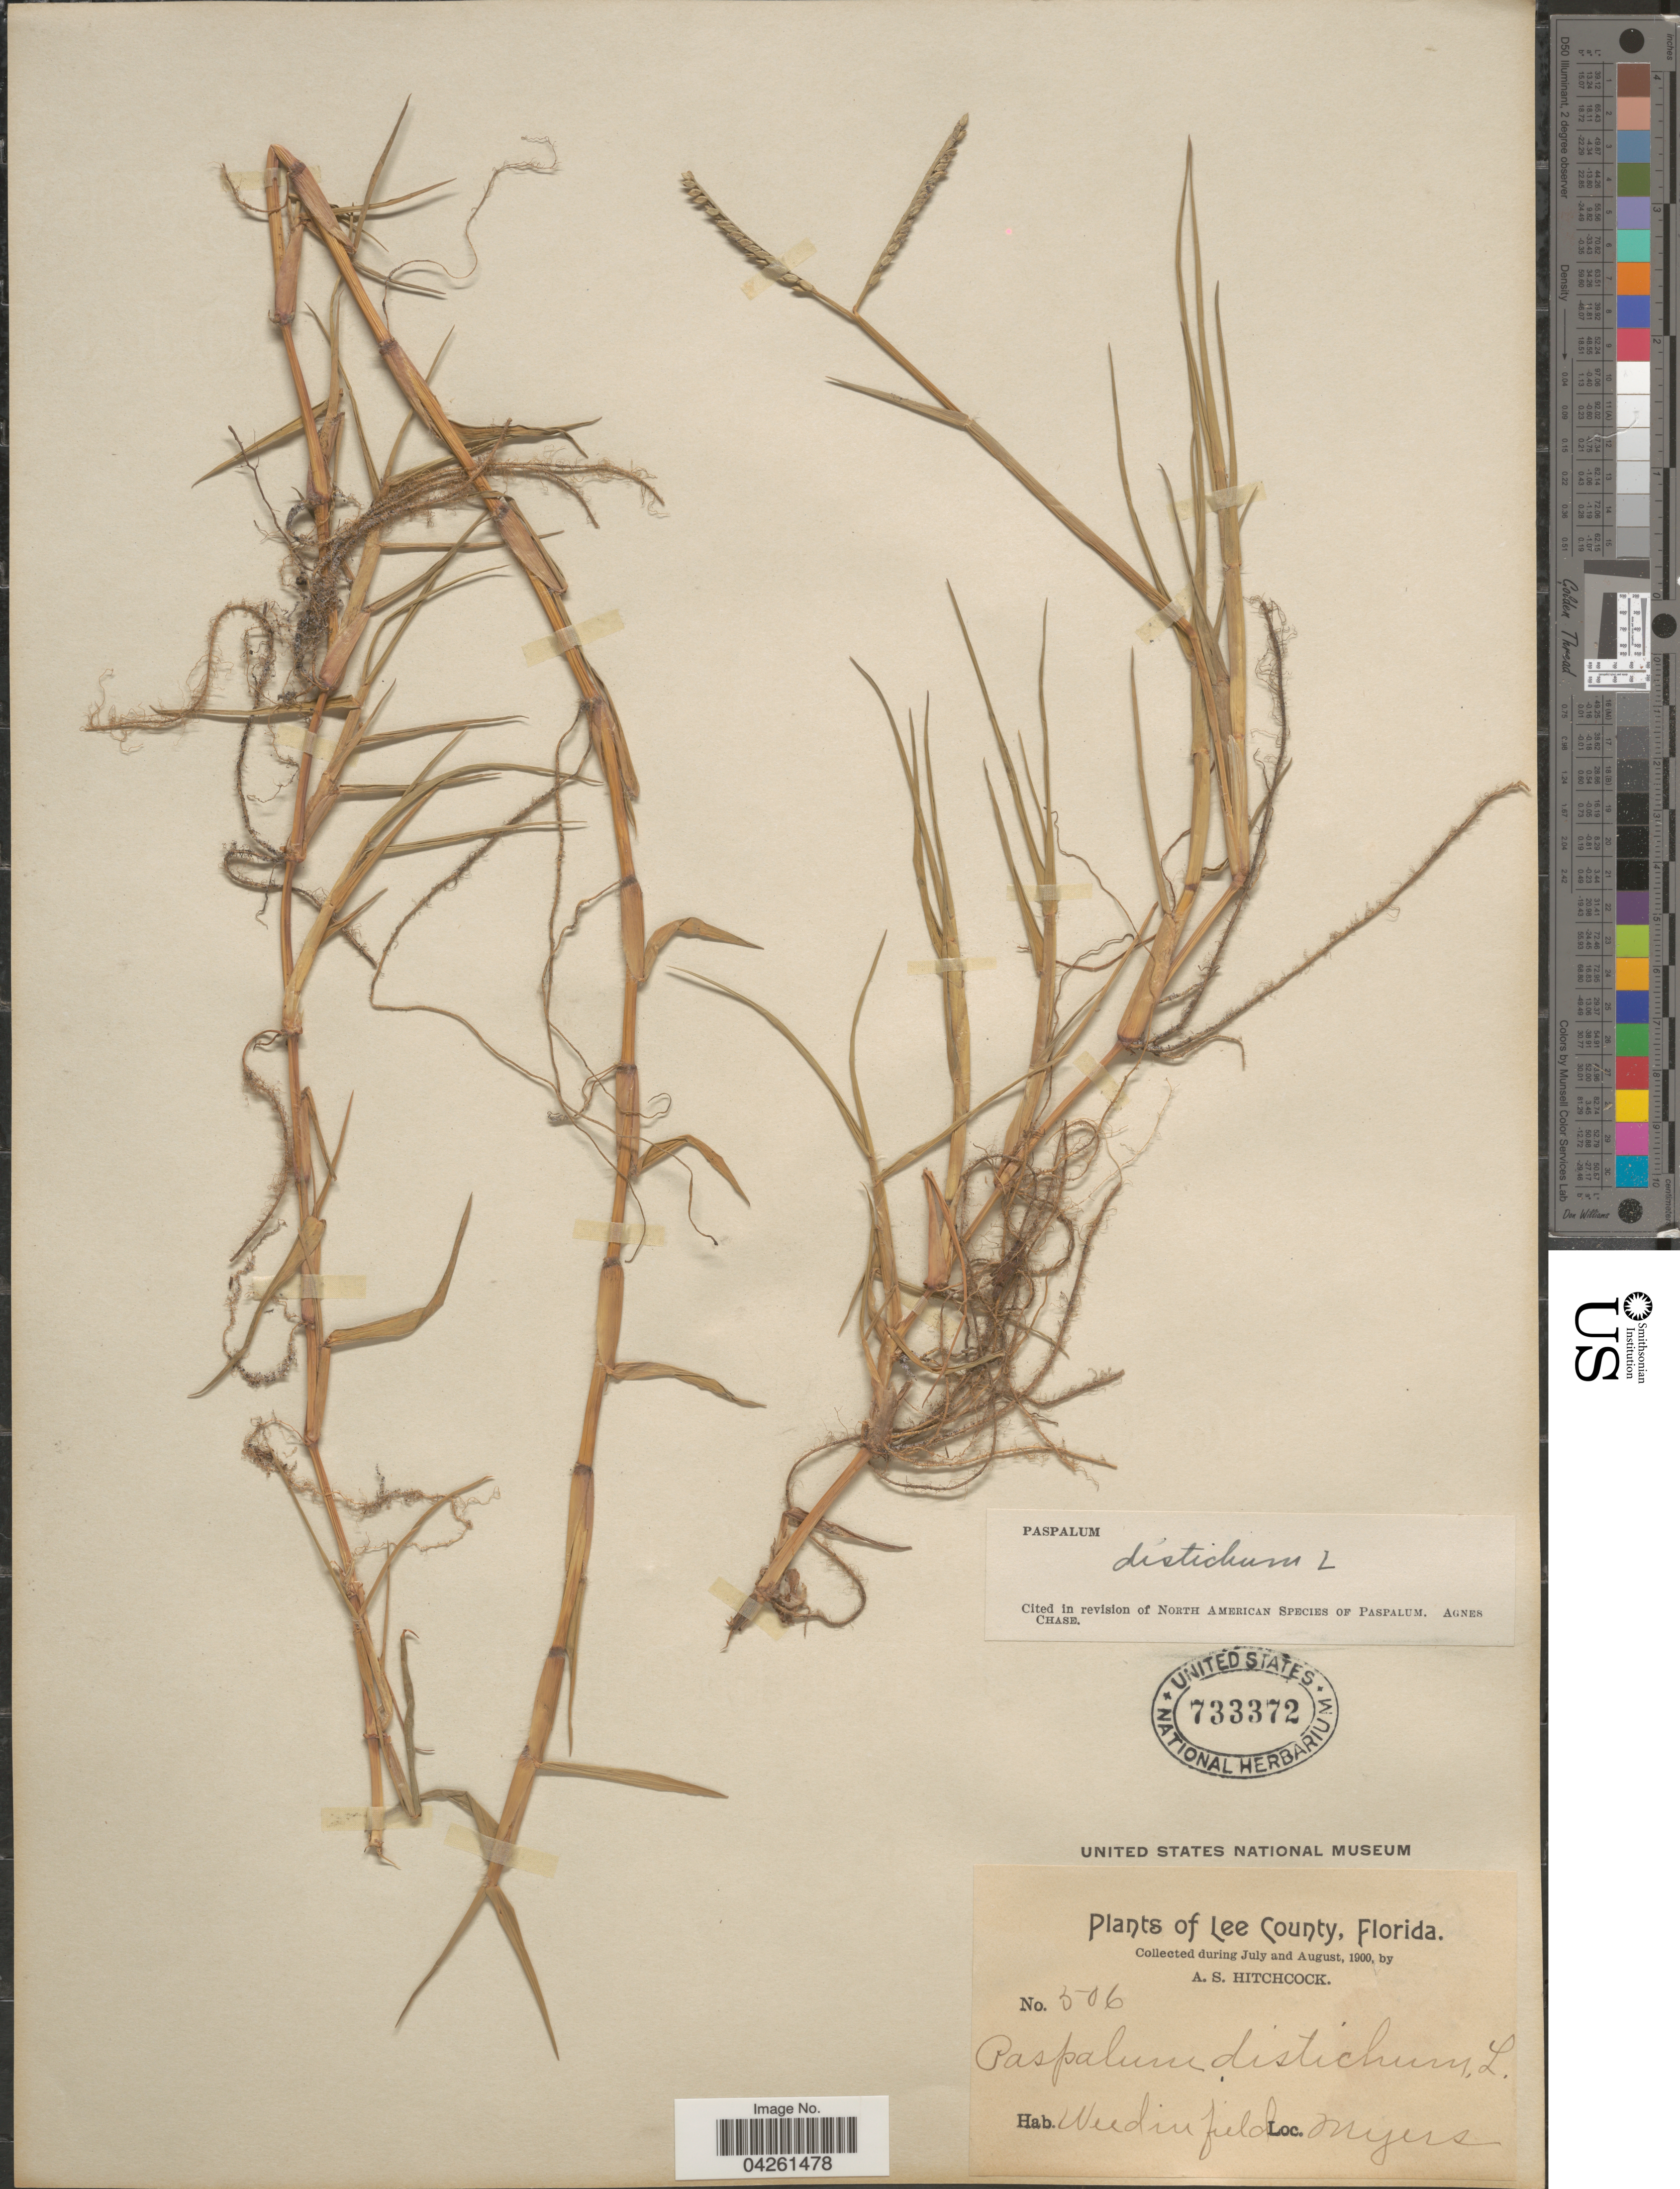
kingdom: Plantae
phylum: Tracheophyta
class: Liliopsida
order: Poales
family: Poaceae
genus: Paspalum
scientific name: Paspalum distichum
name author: L.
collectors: A. S. Hitchcock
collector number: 506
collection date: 1900-07/1900-08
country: United States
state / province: Florida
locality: Lee County. Myers.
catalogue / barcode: US 733372